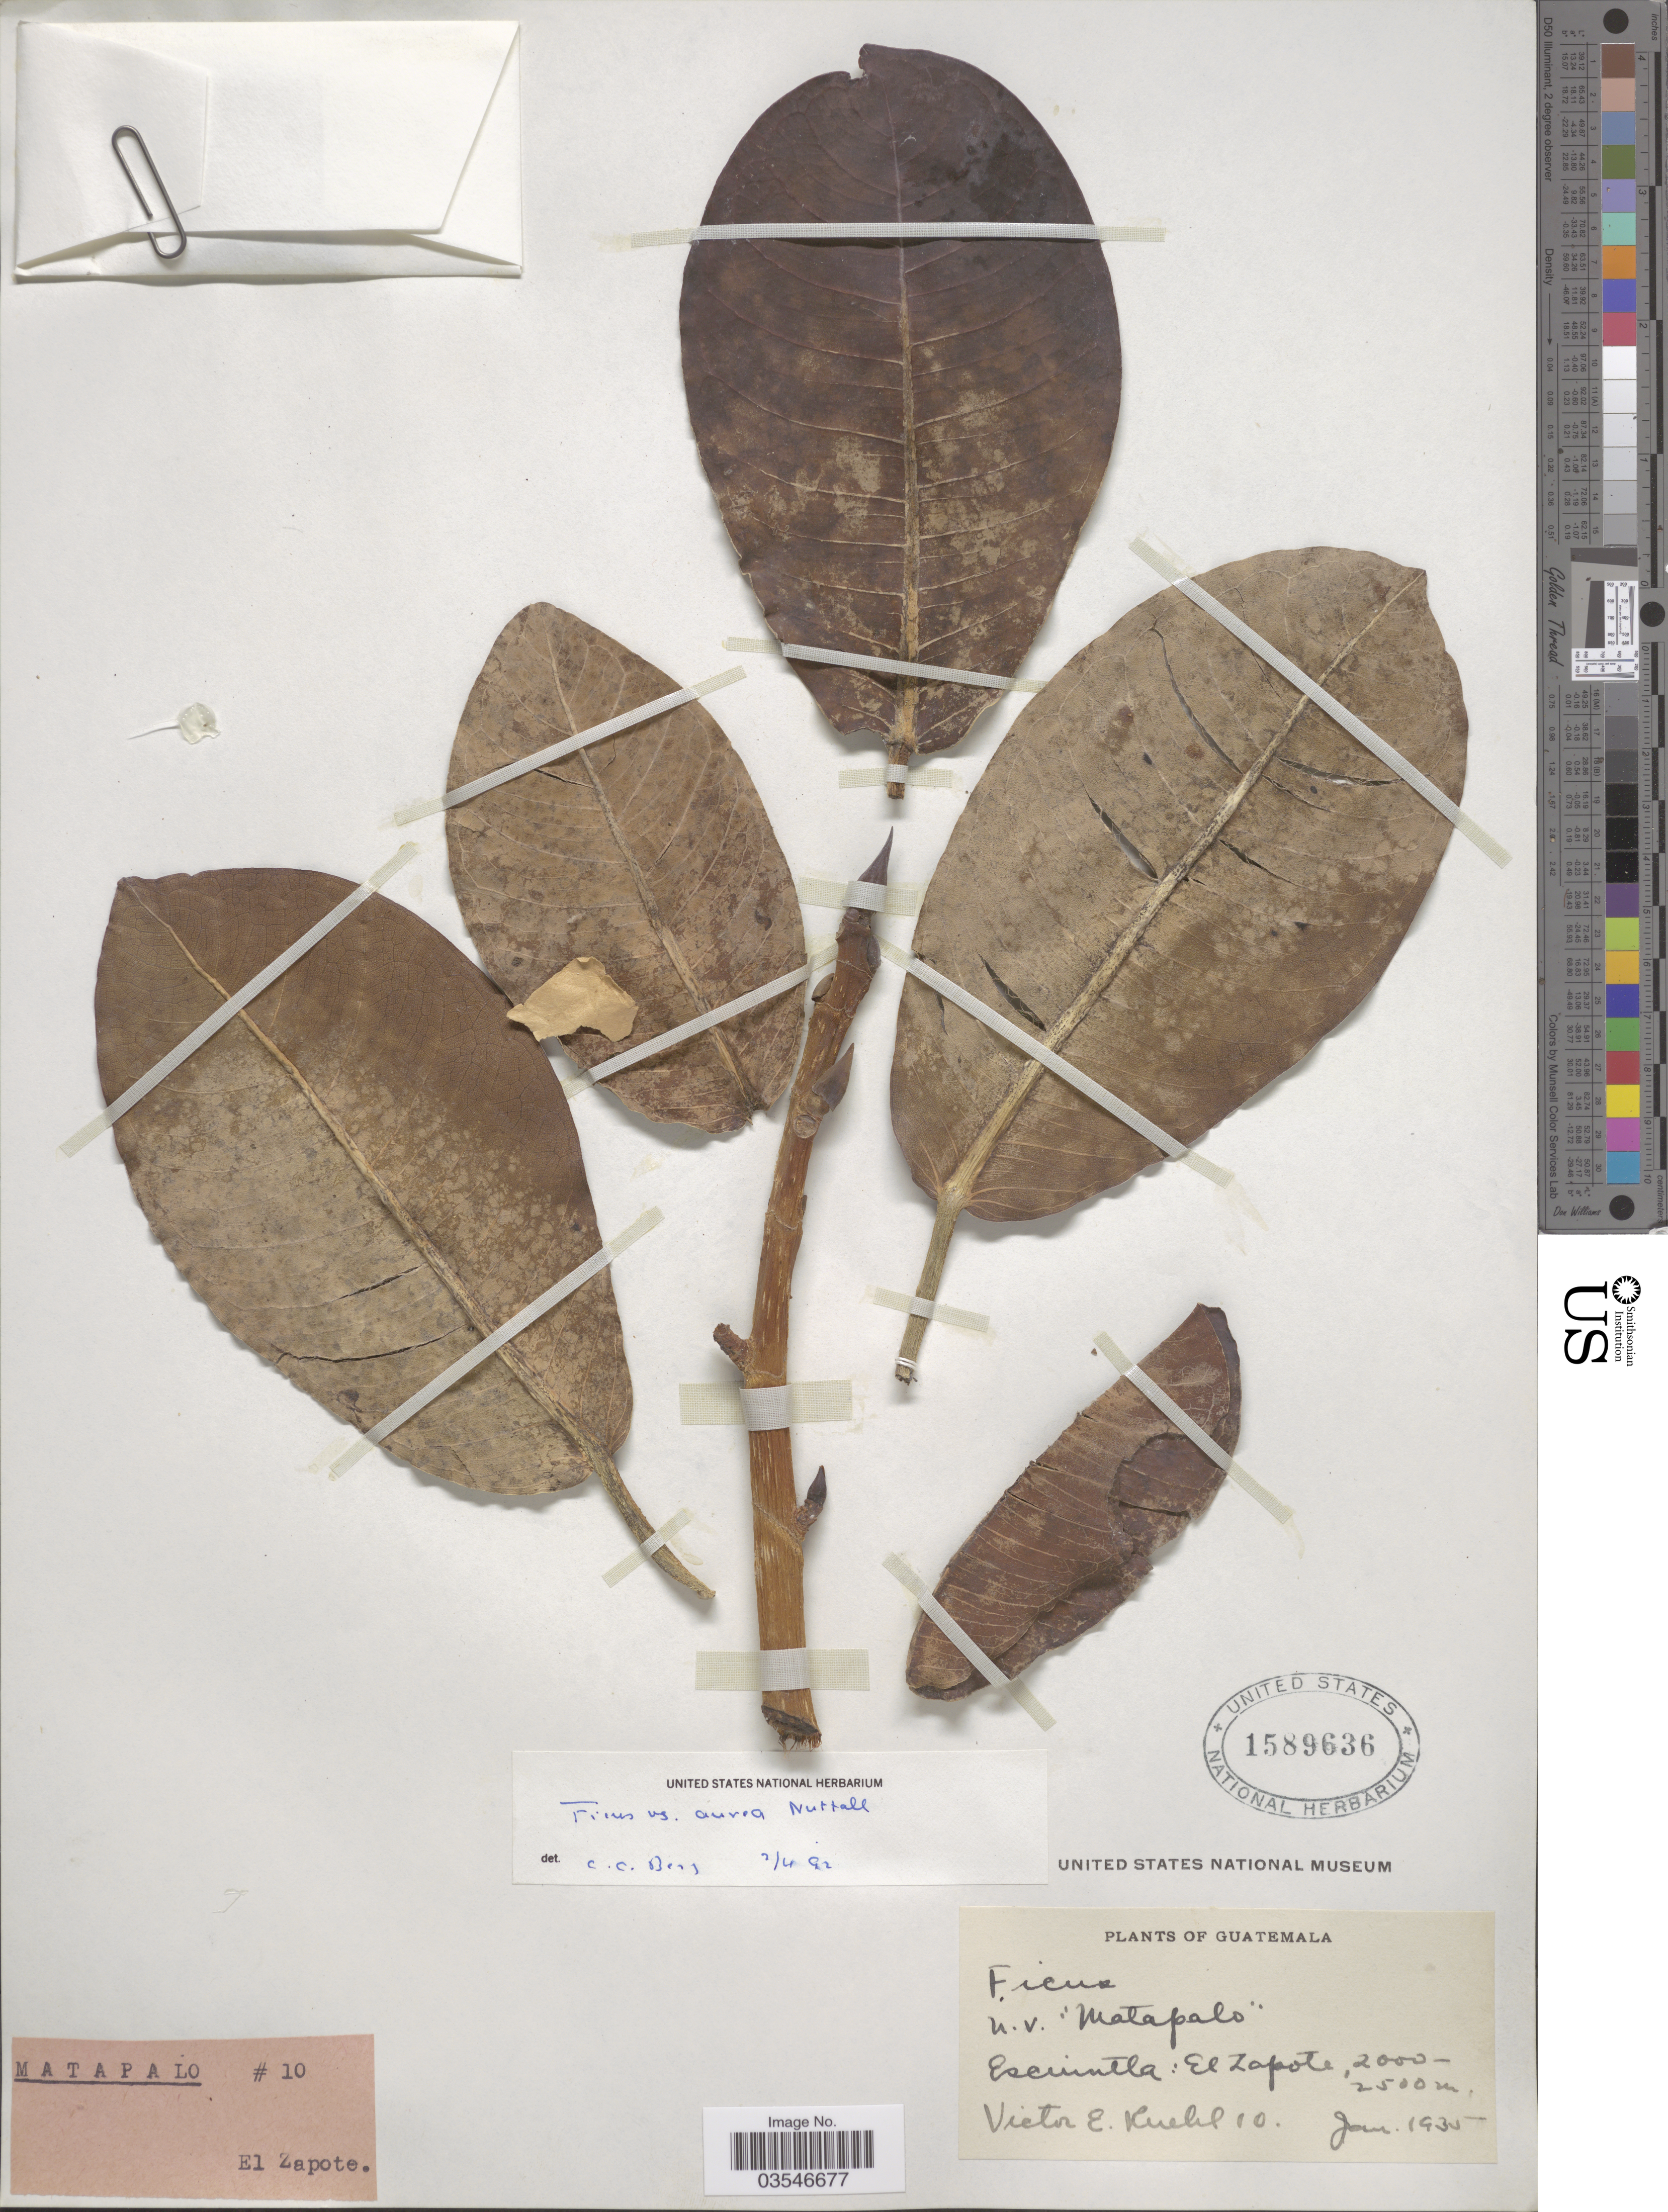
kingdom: Plantae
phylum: Tracheophyta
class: Magnoliopsida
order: Rosales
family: Moraceae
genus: Ficus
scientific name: Ficus aurea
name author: Nutt.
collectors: V. Ruehl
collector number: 10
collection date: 1935-01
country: Guatemala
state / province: Escuintla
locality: El Zapote.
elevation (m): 2000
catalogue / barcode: US 1589636